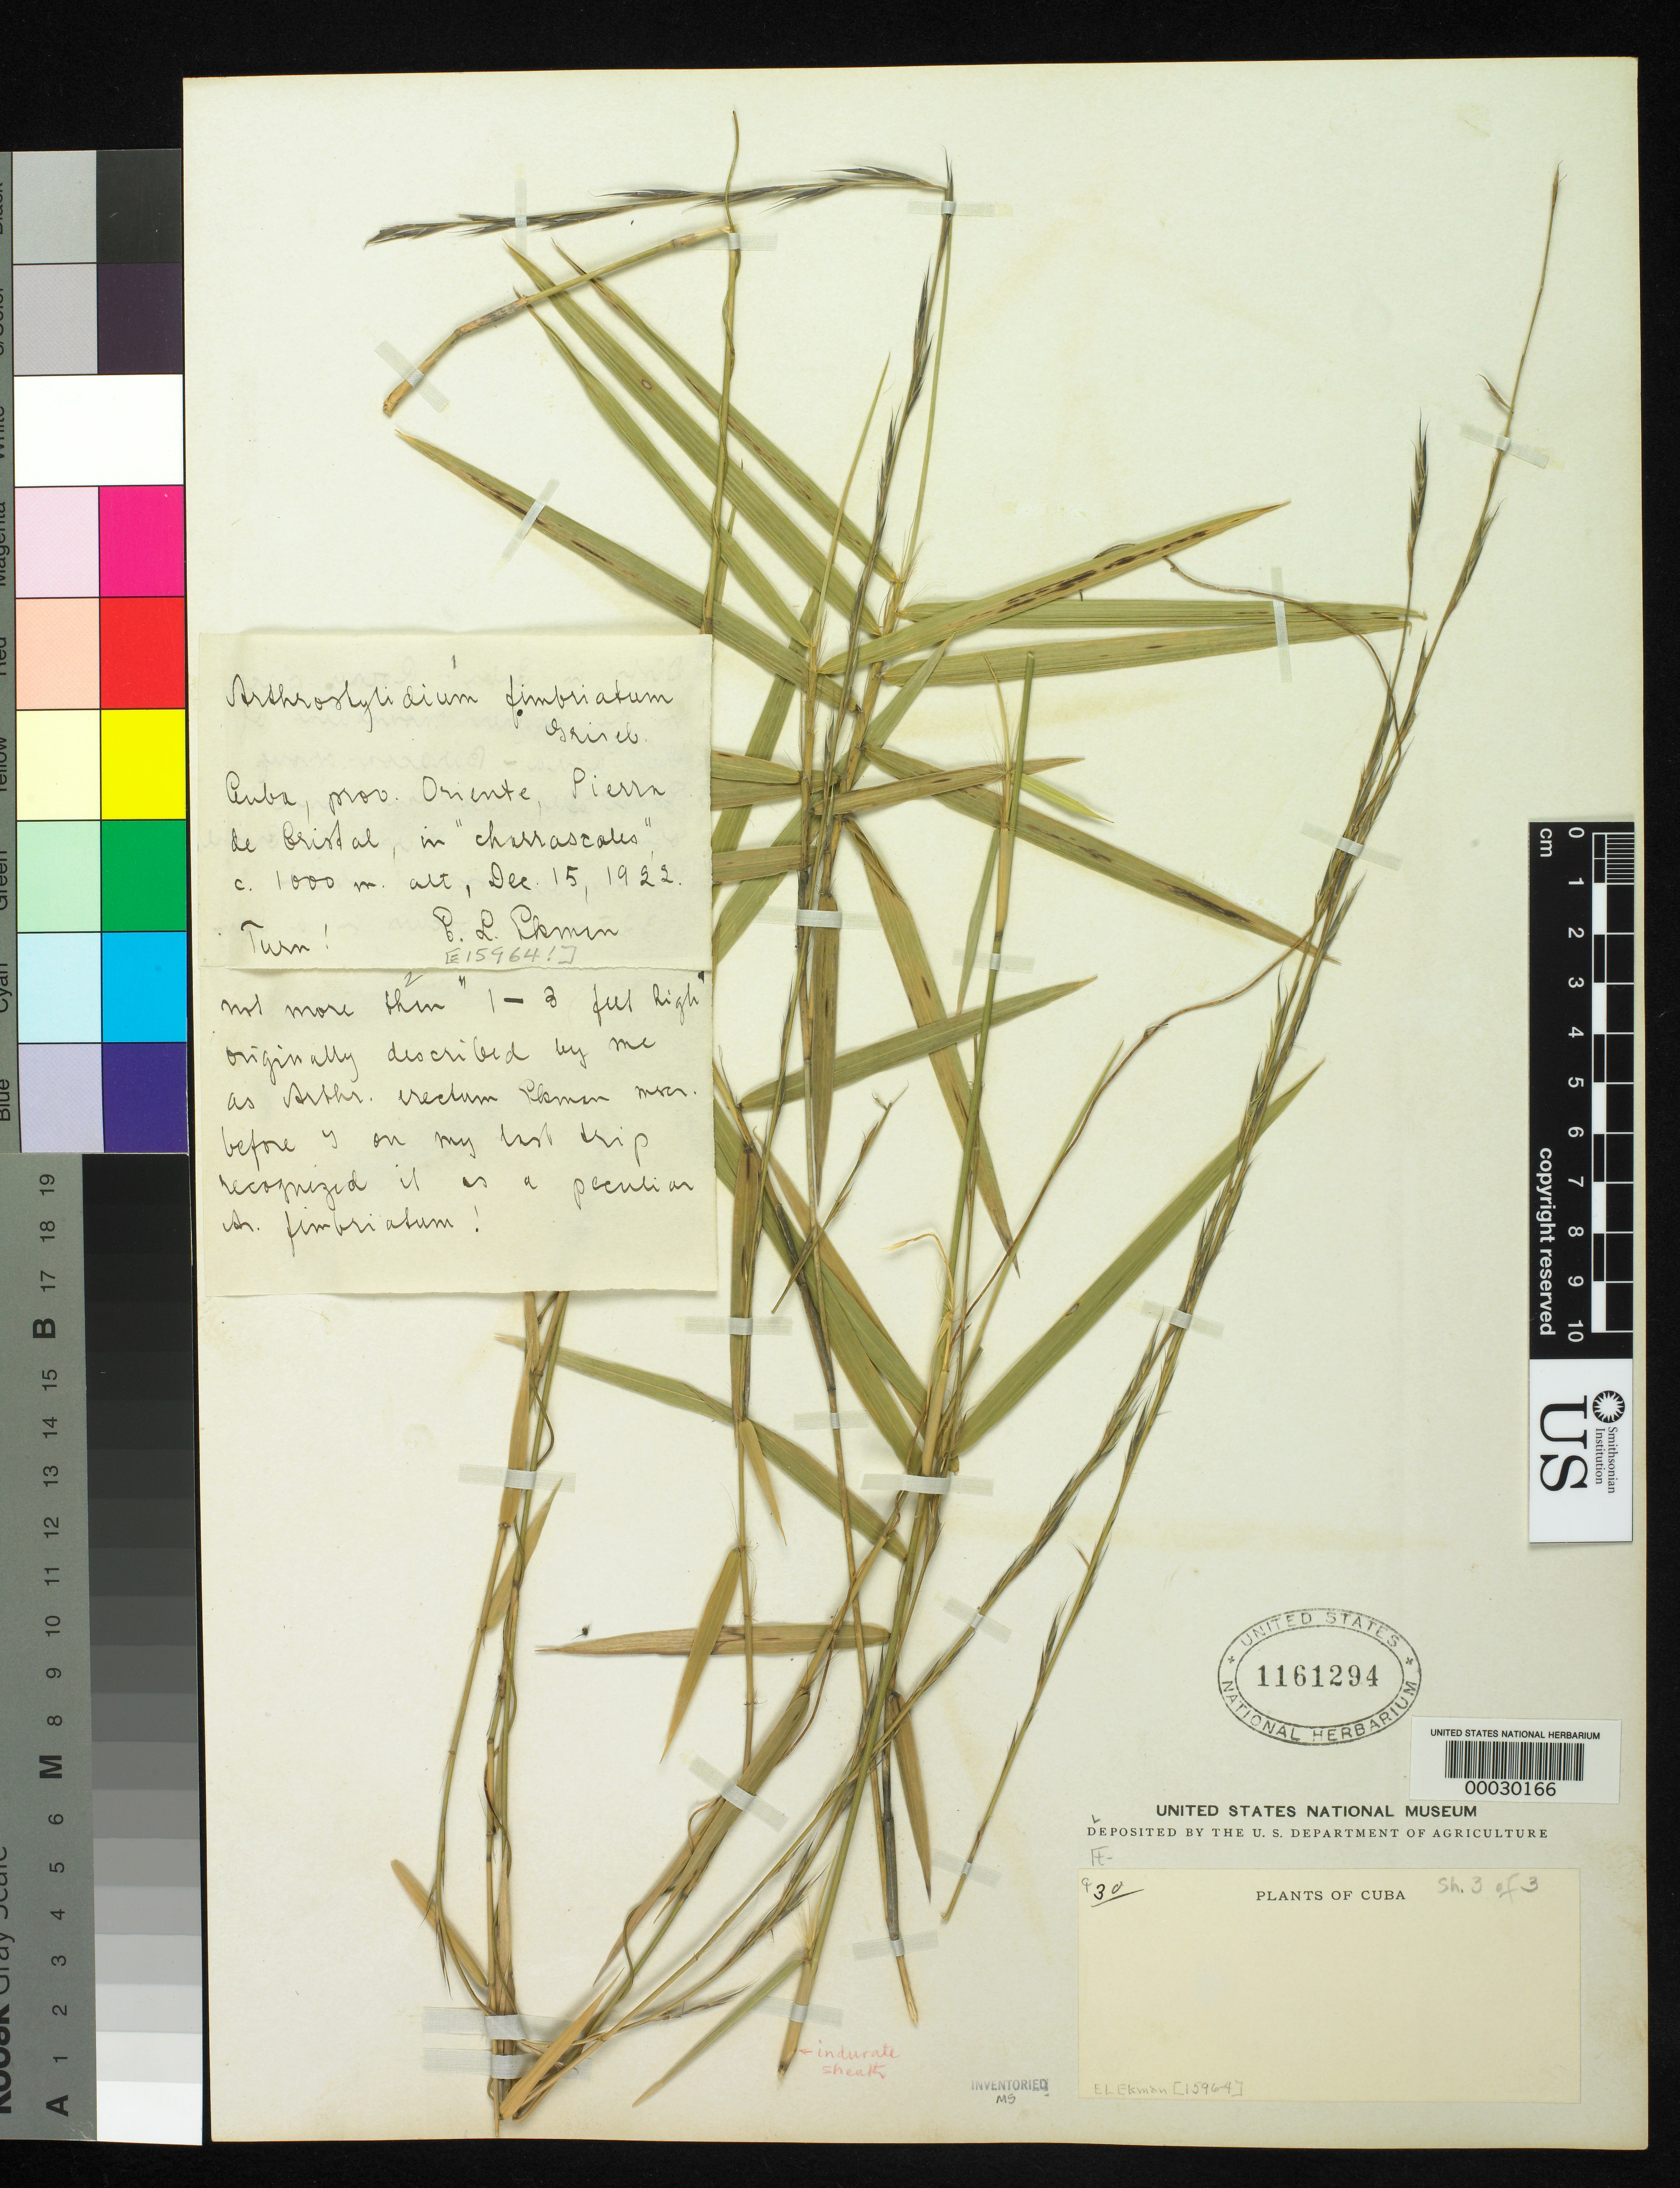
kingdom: Plantae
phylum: Tracheophyta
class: Liliopsida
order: Poales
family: Poaceae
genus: Arthrostylidium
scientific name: Arthrostylidium fimbriatum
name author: Griseb.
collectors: E. L. Ekman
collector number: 15964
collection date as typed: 15 Dec 1922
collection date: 1922-12-15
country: Cuba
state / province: Oriente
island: Greater Antilles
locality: Sierra de cristal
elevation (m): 1000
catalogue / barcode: US 1161294